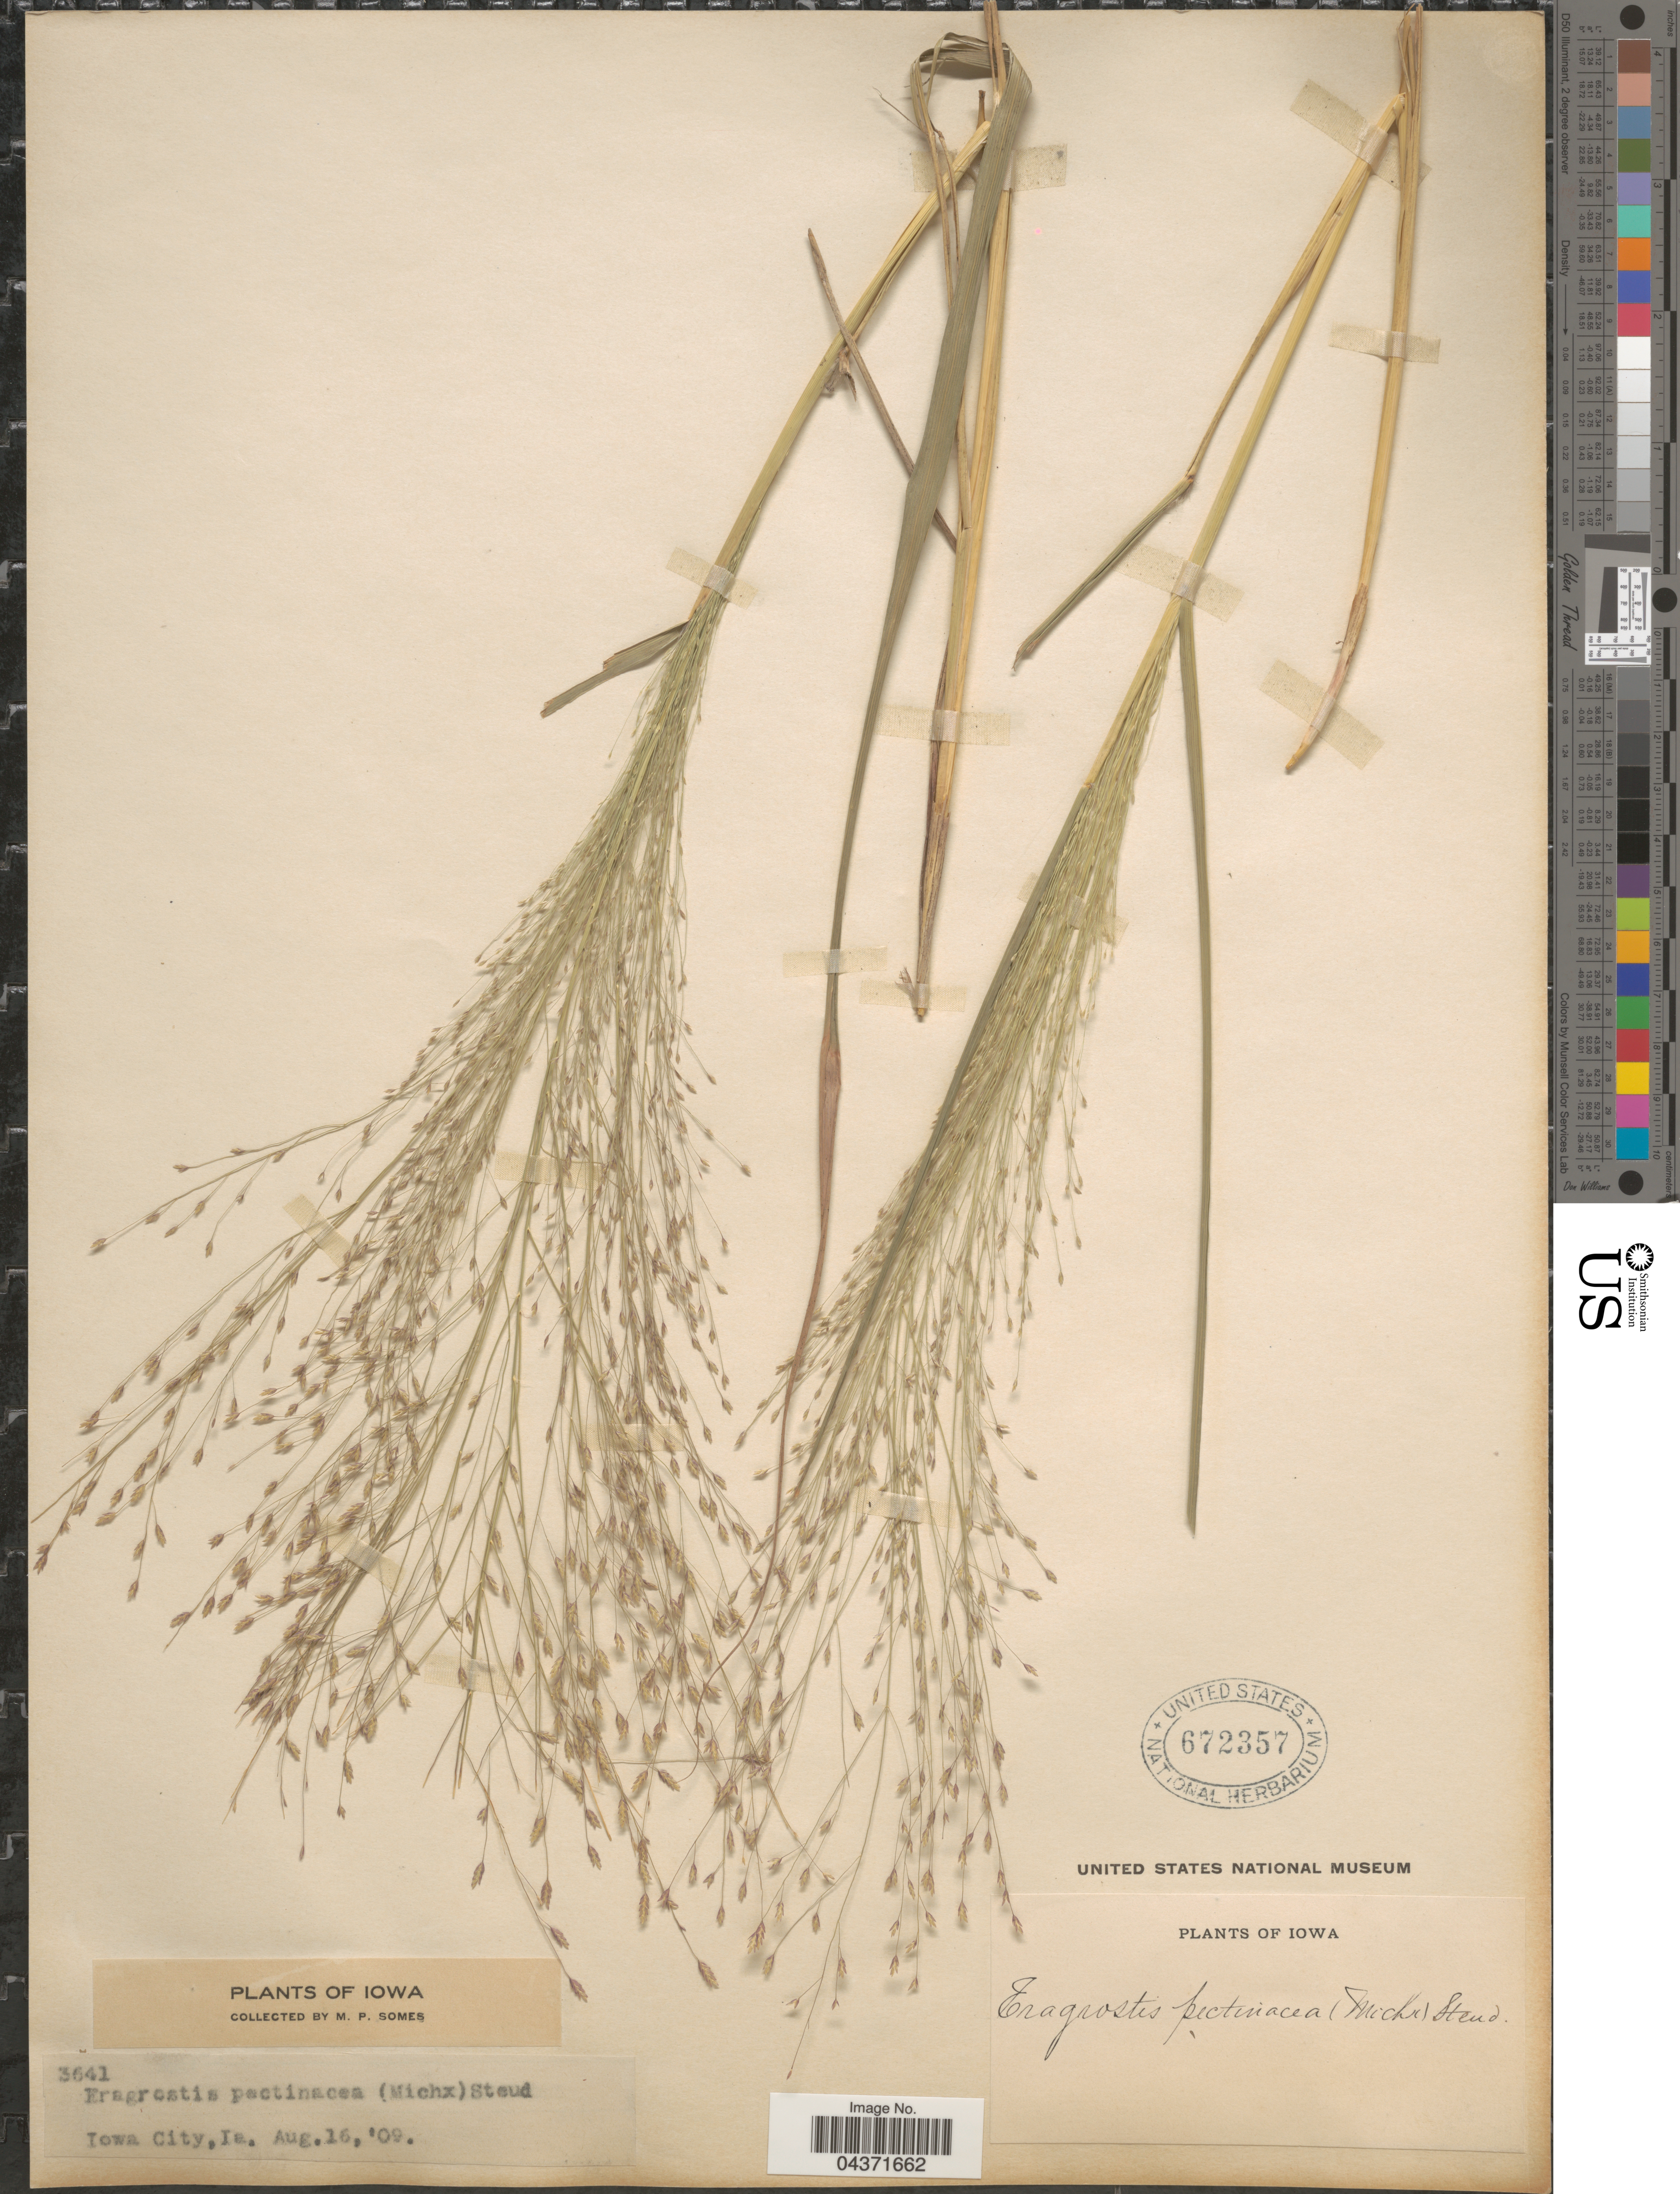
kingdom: Plantae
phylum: Tracheophyta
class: Liliopsida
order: Poales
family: Poaceae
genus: Eragrostis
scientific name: Eragrostis spectabilis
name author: (Pursh) Steud.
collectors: M. Somes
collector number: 3641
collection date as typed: Transcribed d/m/y: 16/8/9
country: United States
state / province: Iowa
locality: Iowa City.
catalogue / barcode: US 672357